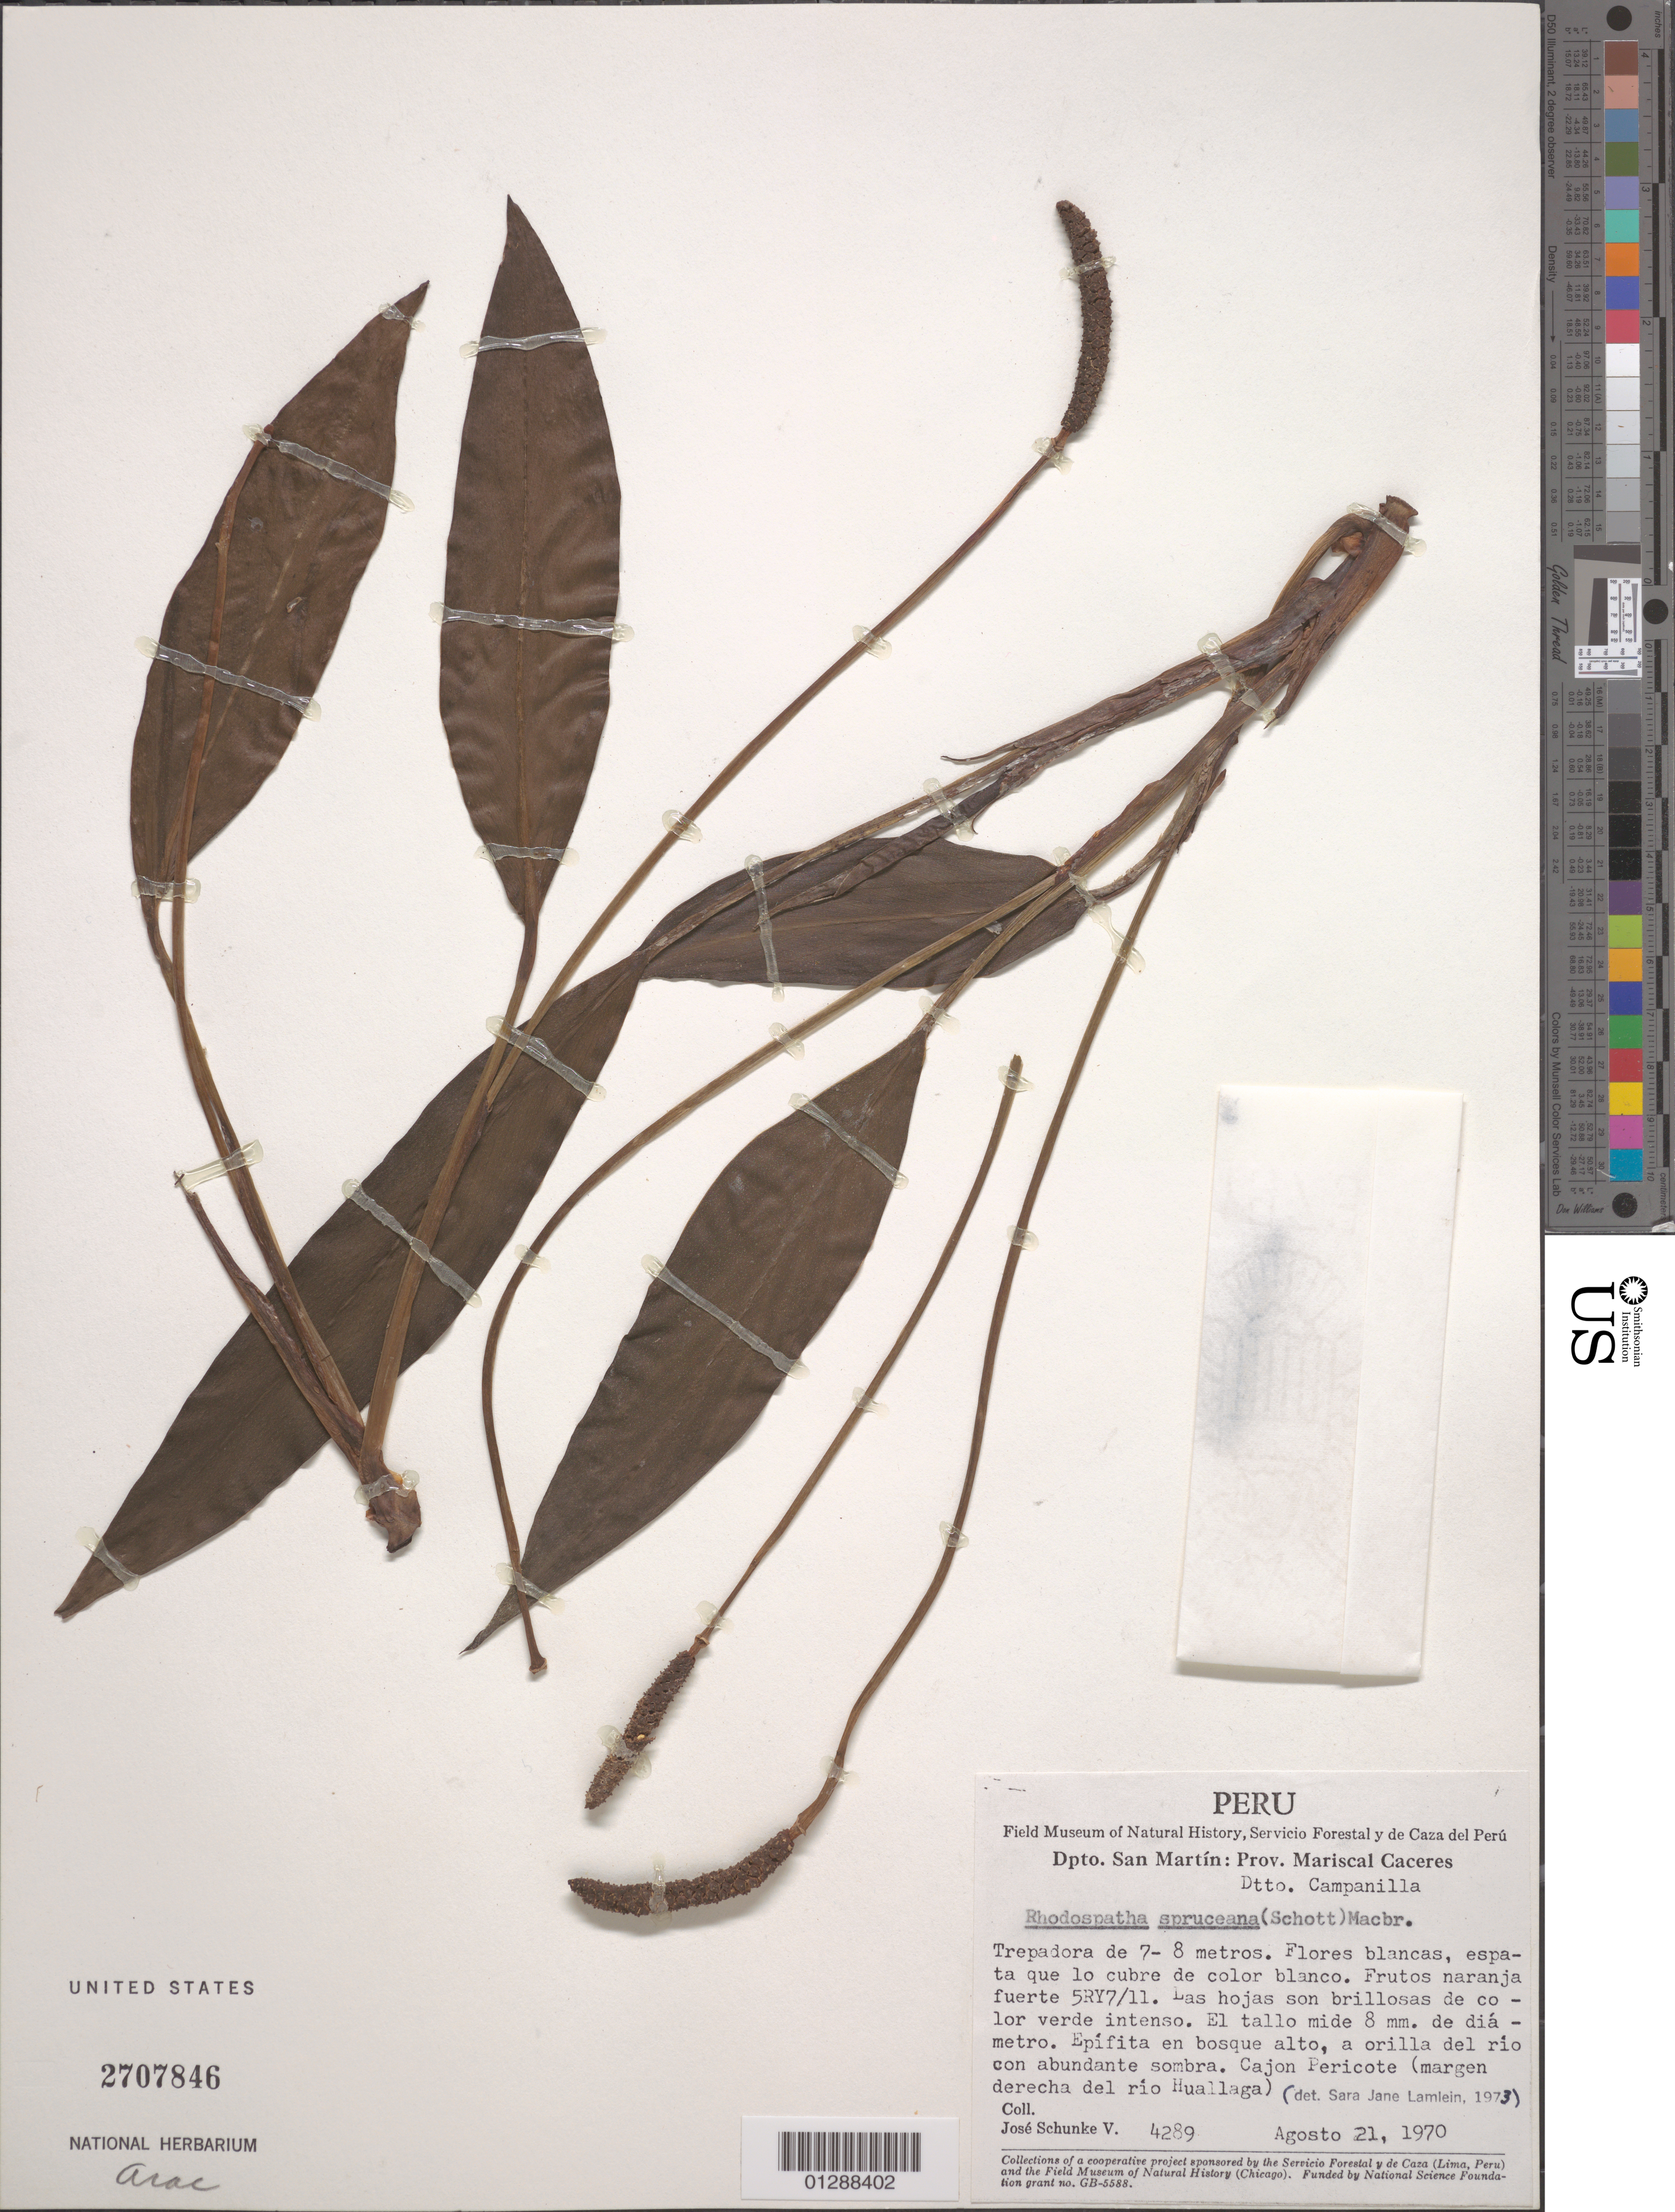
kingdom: Plantae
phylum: Tracheophyta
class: Liliopsida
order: Alismatales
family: Araceae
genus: Stenospermation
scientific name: Stenospermation spruceanum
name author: Schott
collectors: J. Schunke Vigo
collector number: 4289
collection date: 1970-08-21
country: Peru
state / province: San Martín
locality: Dpto. San Martín: Prov. Mariscal Caceres. Dtto. Campanilla. Cajon Pericote (margen derecha del rio Huallaga).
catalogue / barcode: US 2707846